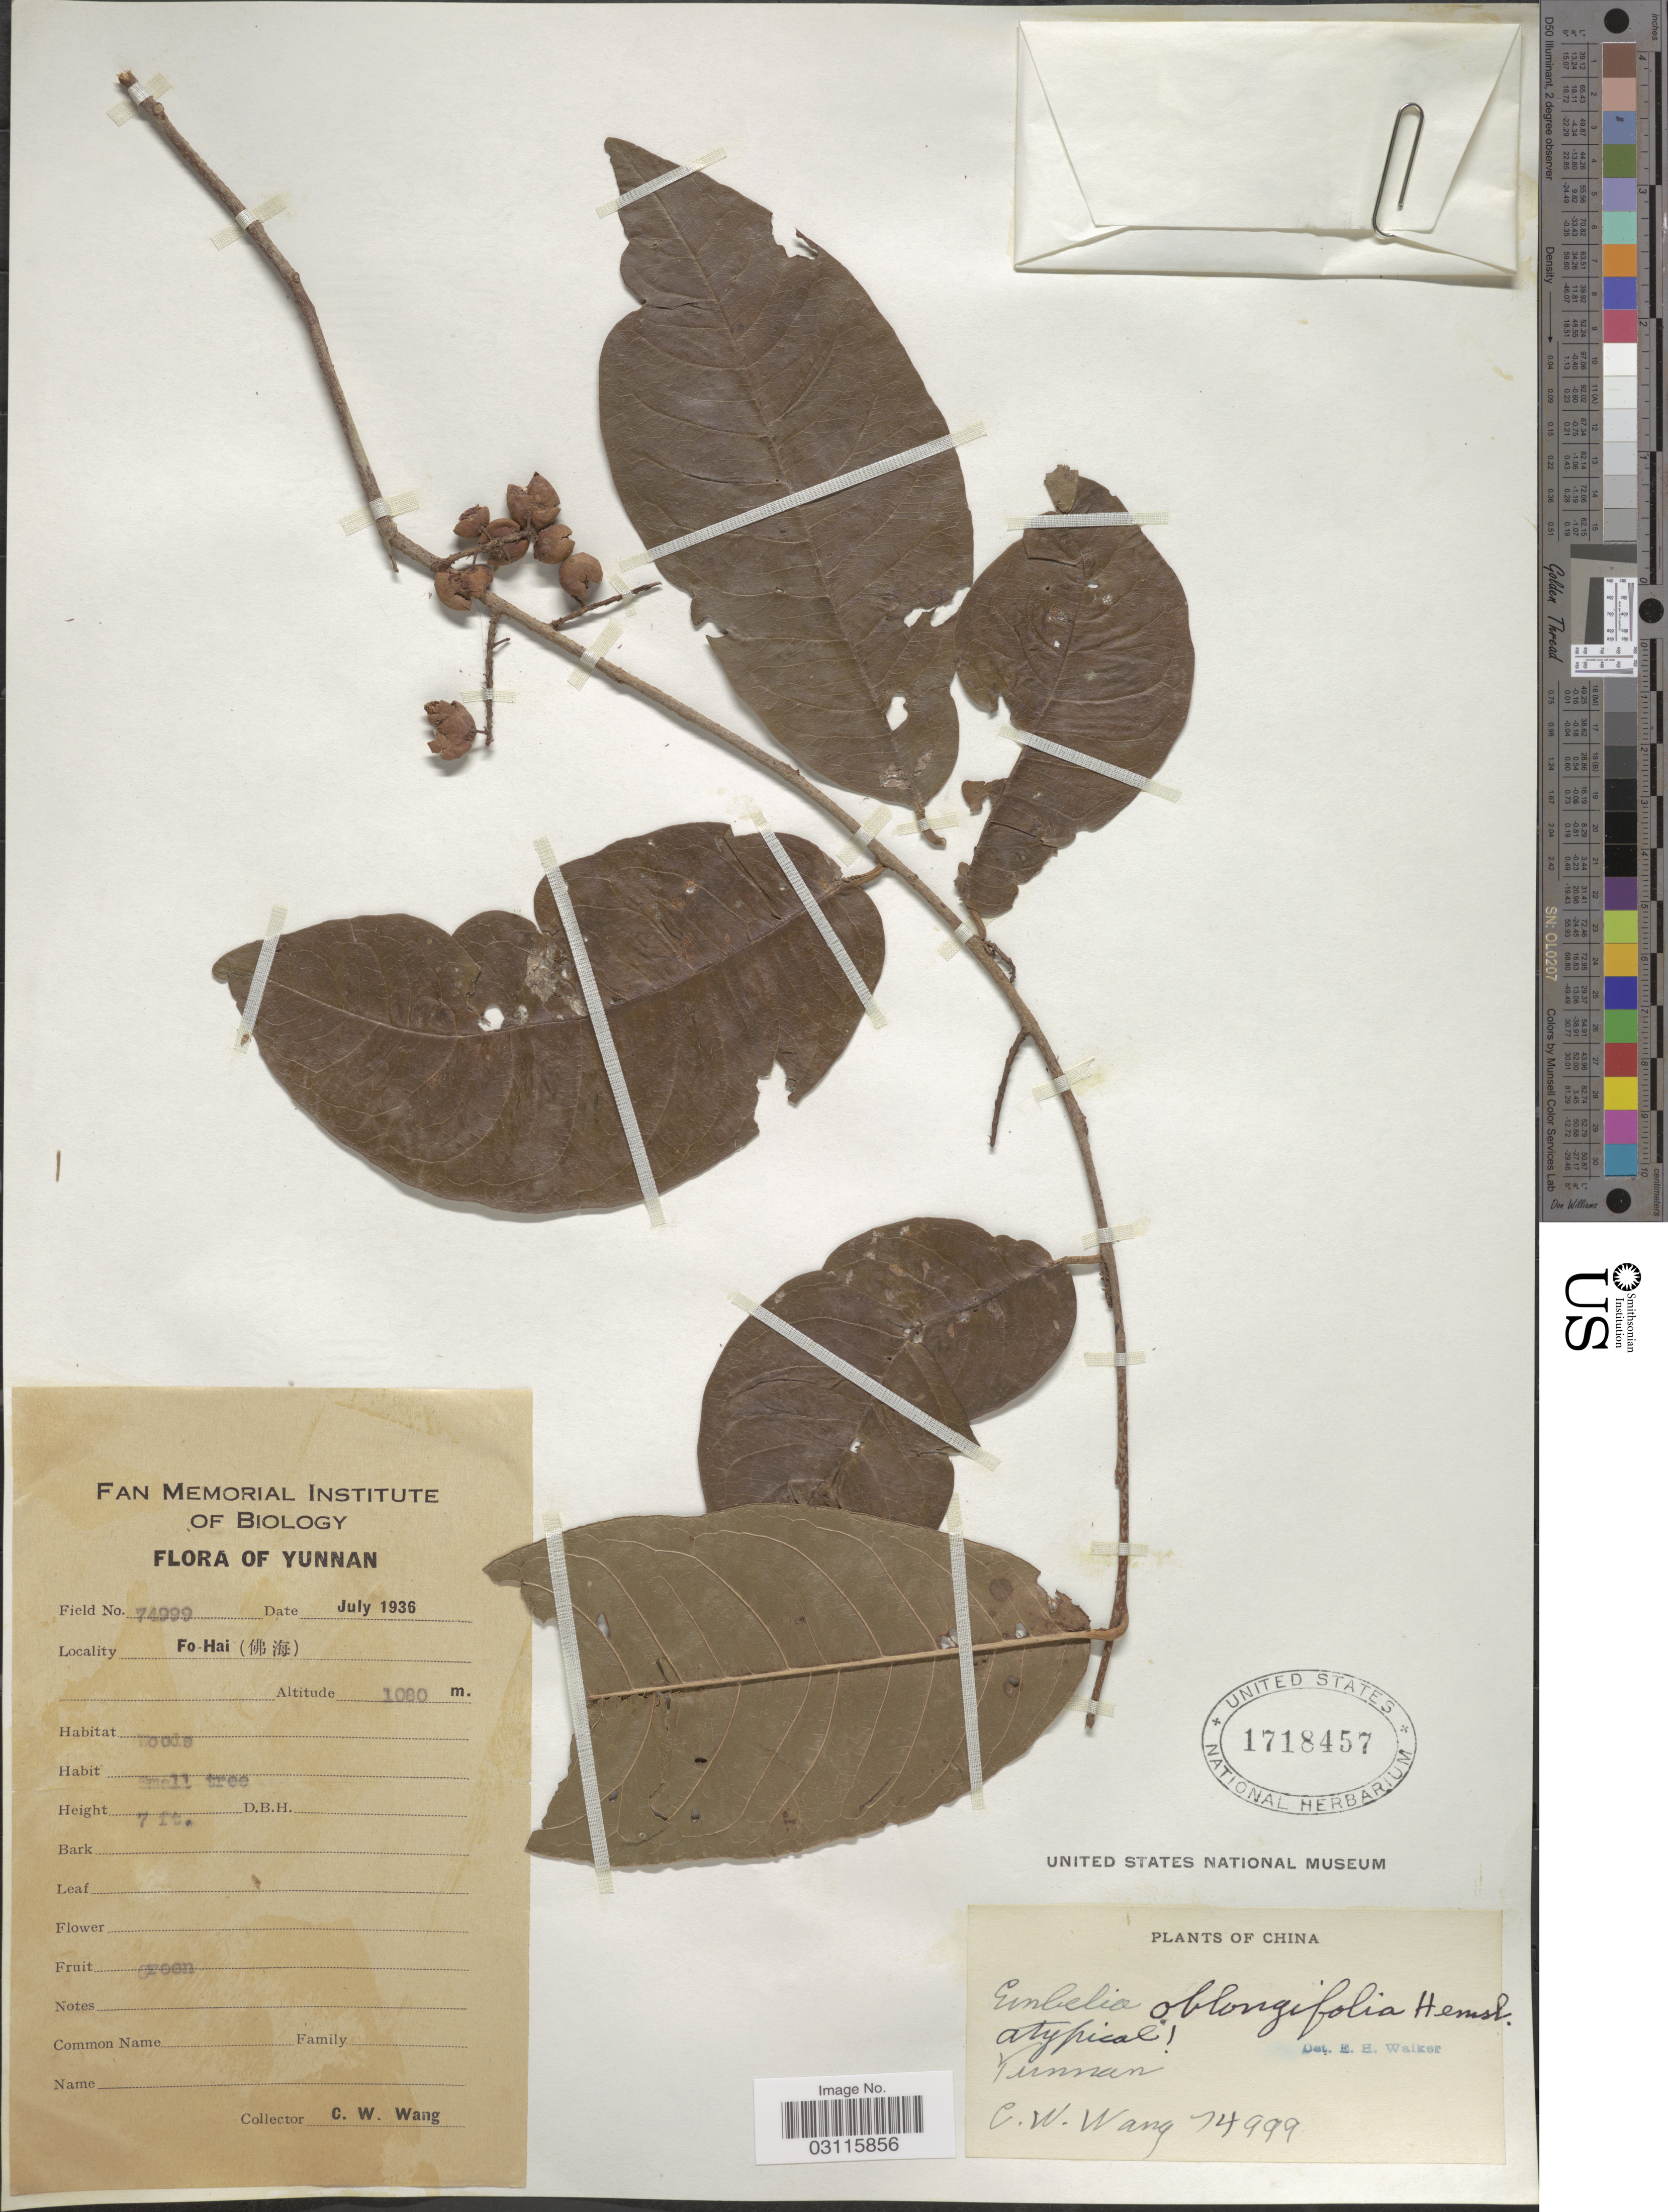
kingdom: Plantae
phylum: Tracheophyta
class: Magnoliopsida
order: Ericales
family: Primulaceae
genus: Embelia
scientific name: Embelia oblongifolia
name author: Hemsl.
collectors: C. W. Wang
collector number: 74999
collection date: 1936-07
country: China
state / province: Yunnan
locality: Fo-Hai.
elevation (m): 1080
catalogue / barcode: US 1718457